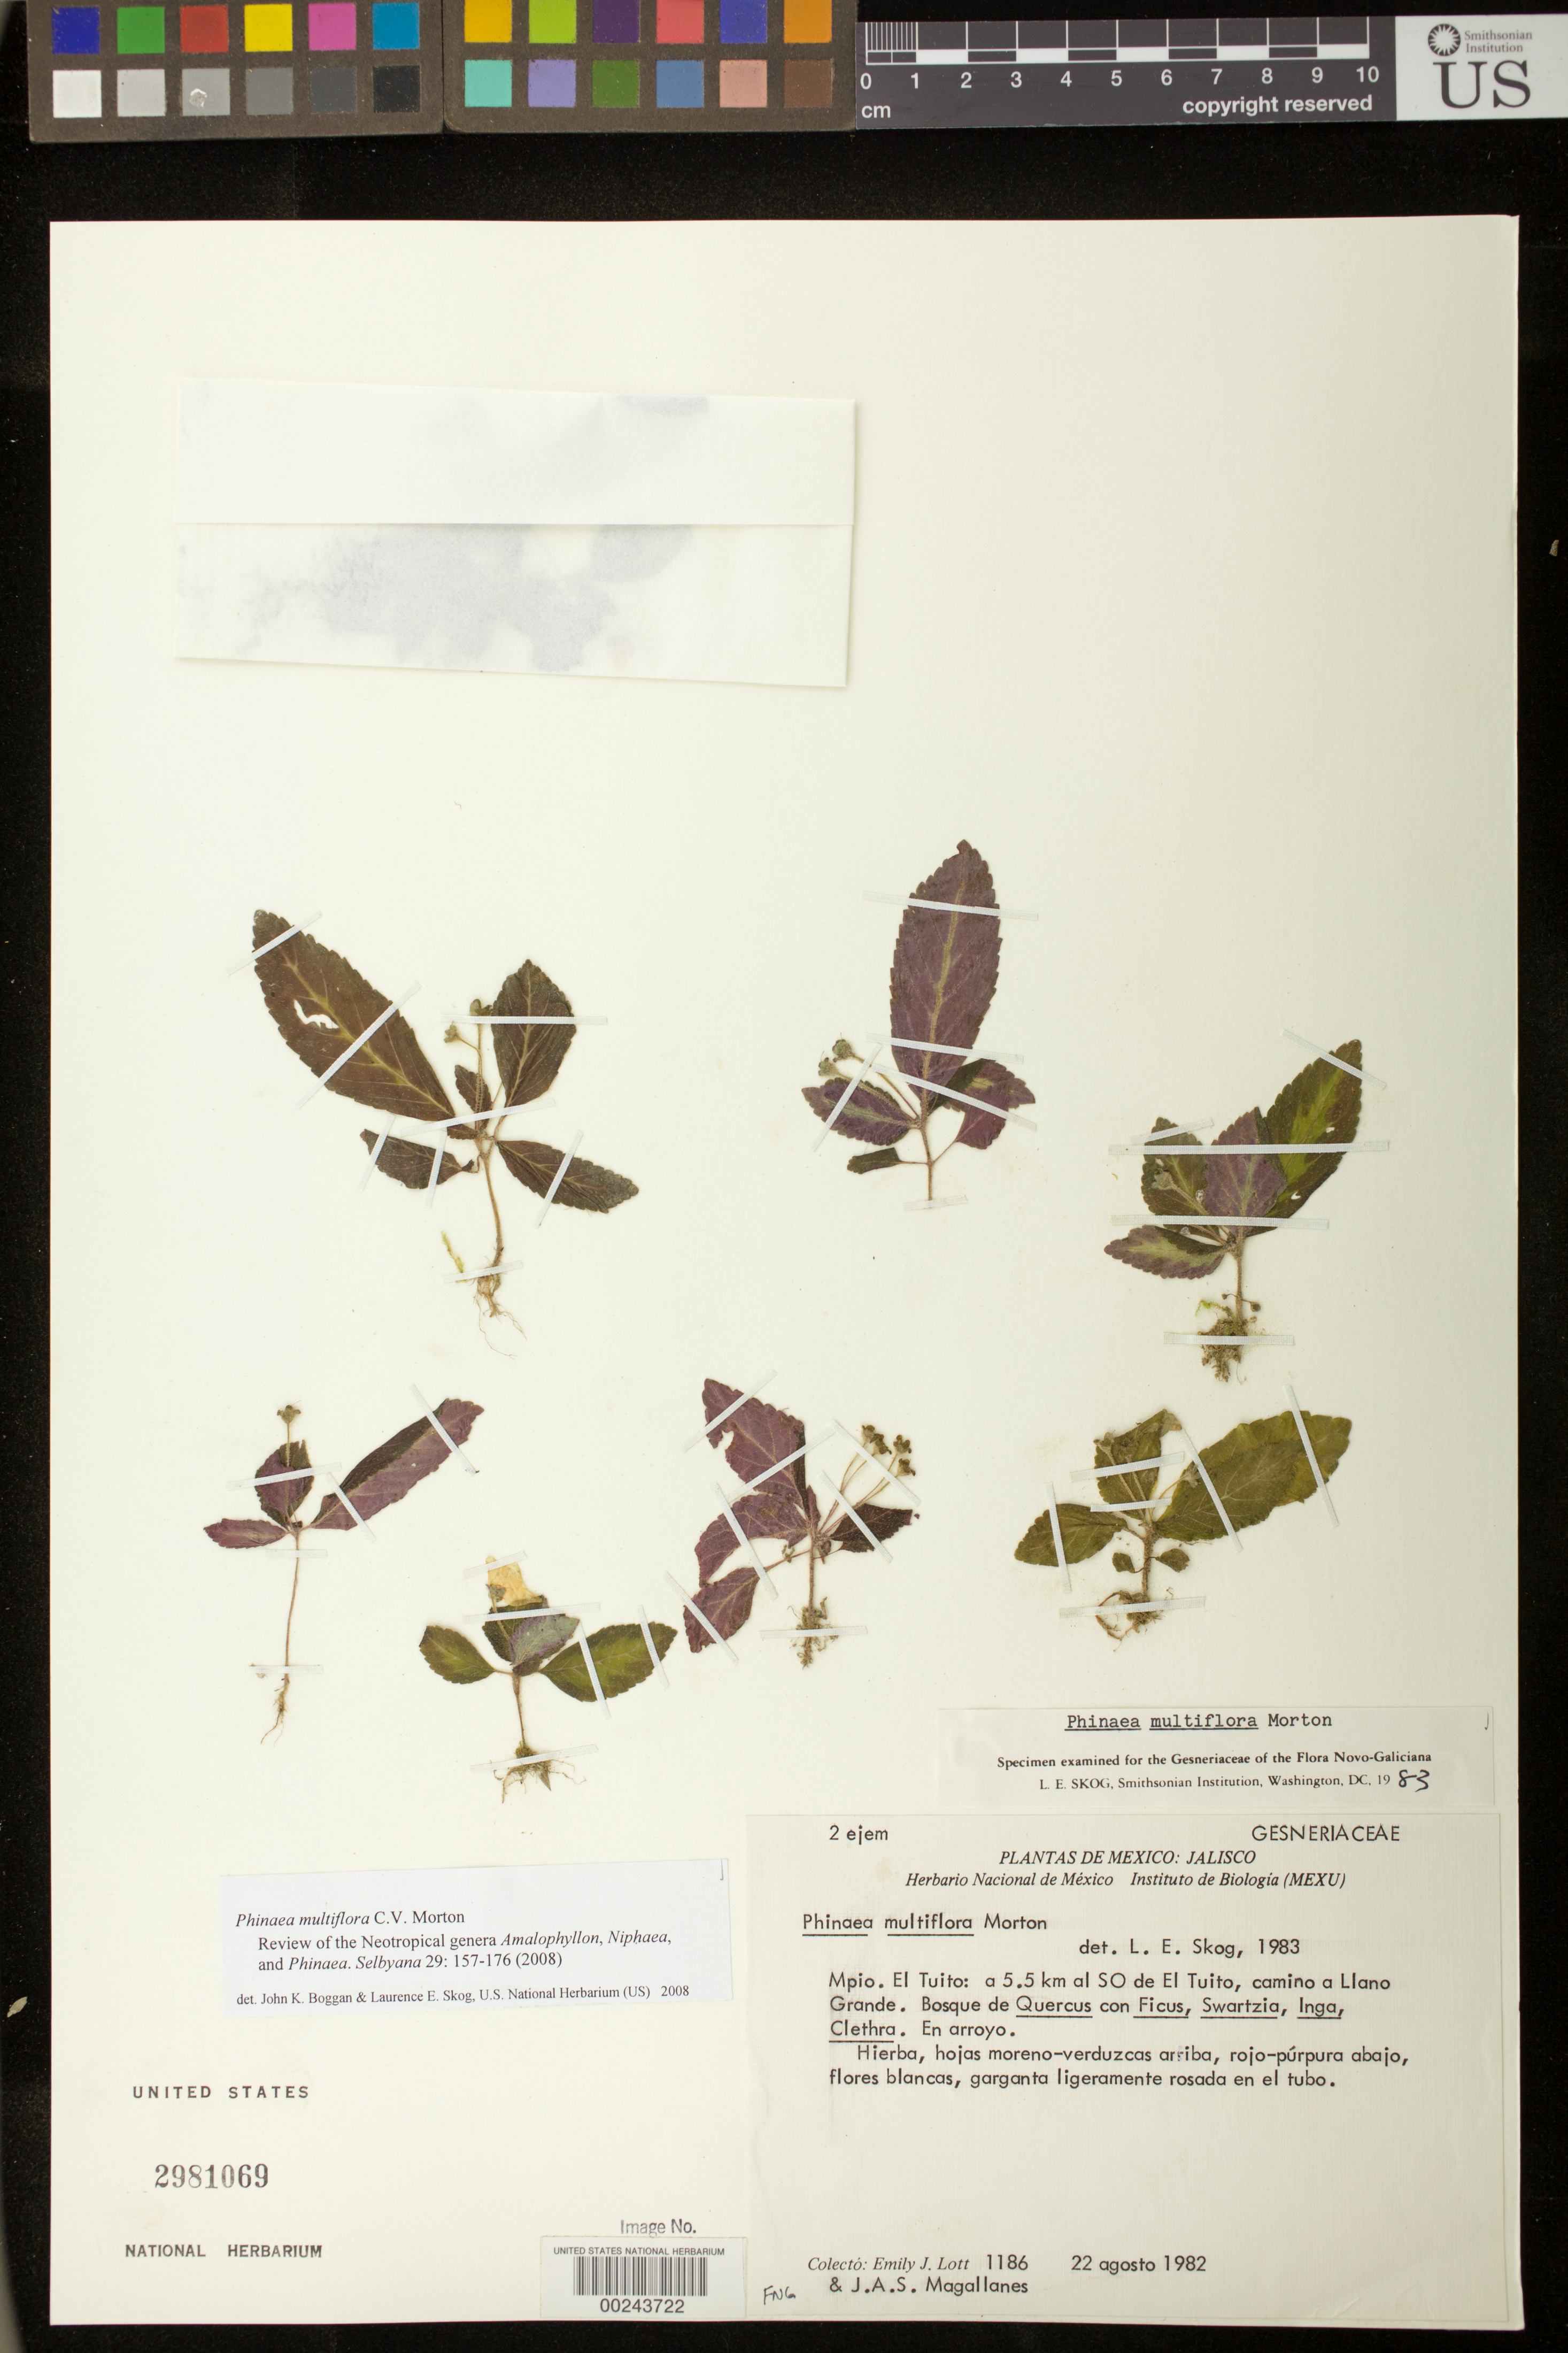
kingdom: Plantae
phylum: Tracheophyta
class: Magnoliopsida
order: Lamiales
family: Gesneriaceae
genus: Phinaea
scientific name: Phinaea multiflora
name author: C.V. Morton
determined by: Boggan, J. K.; Skog, L. E.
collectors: E. Lott & J. Magallanes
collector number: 1186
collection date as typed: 22 Aug 1982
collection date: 1982-08-22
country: Mexico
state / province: Jalisco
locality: Mpio. El Tuito: 5.5 km al SO de El Tuito, camino a Llano Grande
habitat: Bosque de Quercus con Ficus, Swartzia, Inga, Clethra, en arroyo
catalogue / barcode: US 2981069